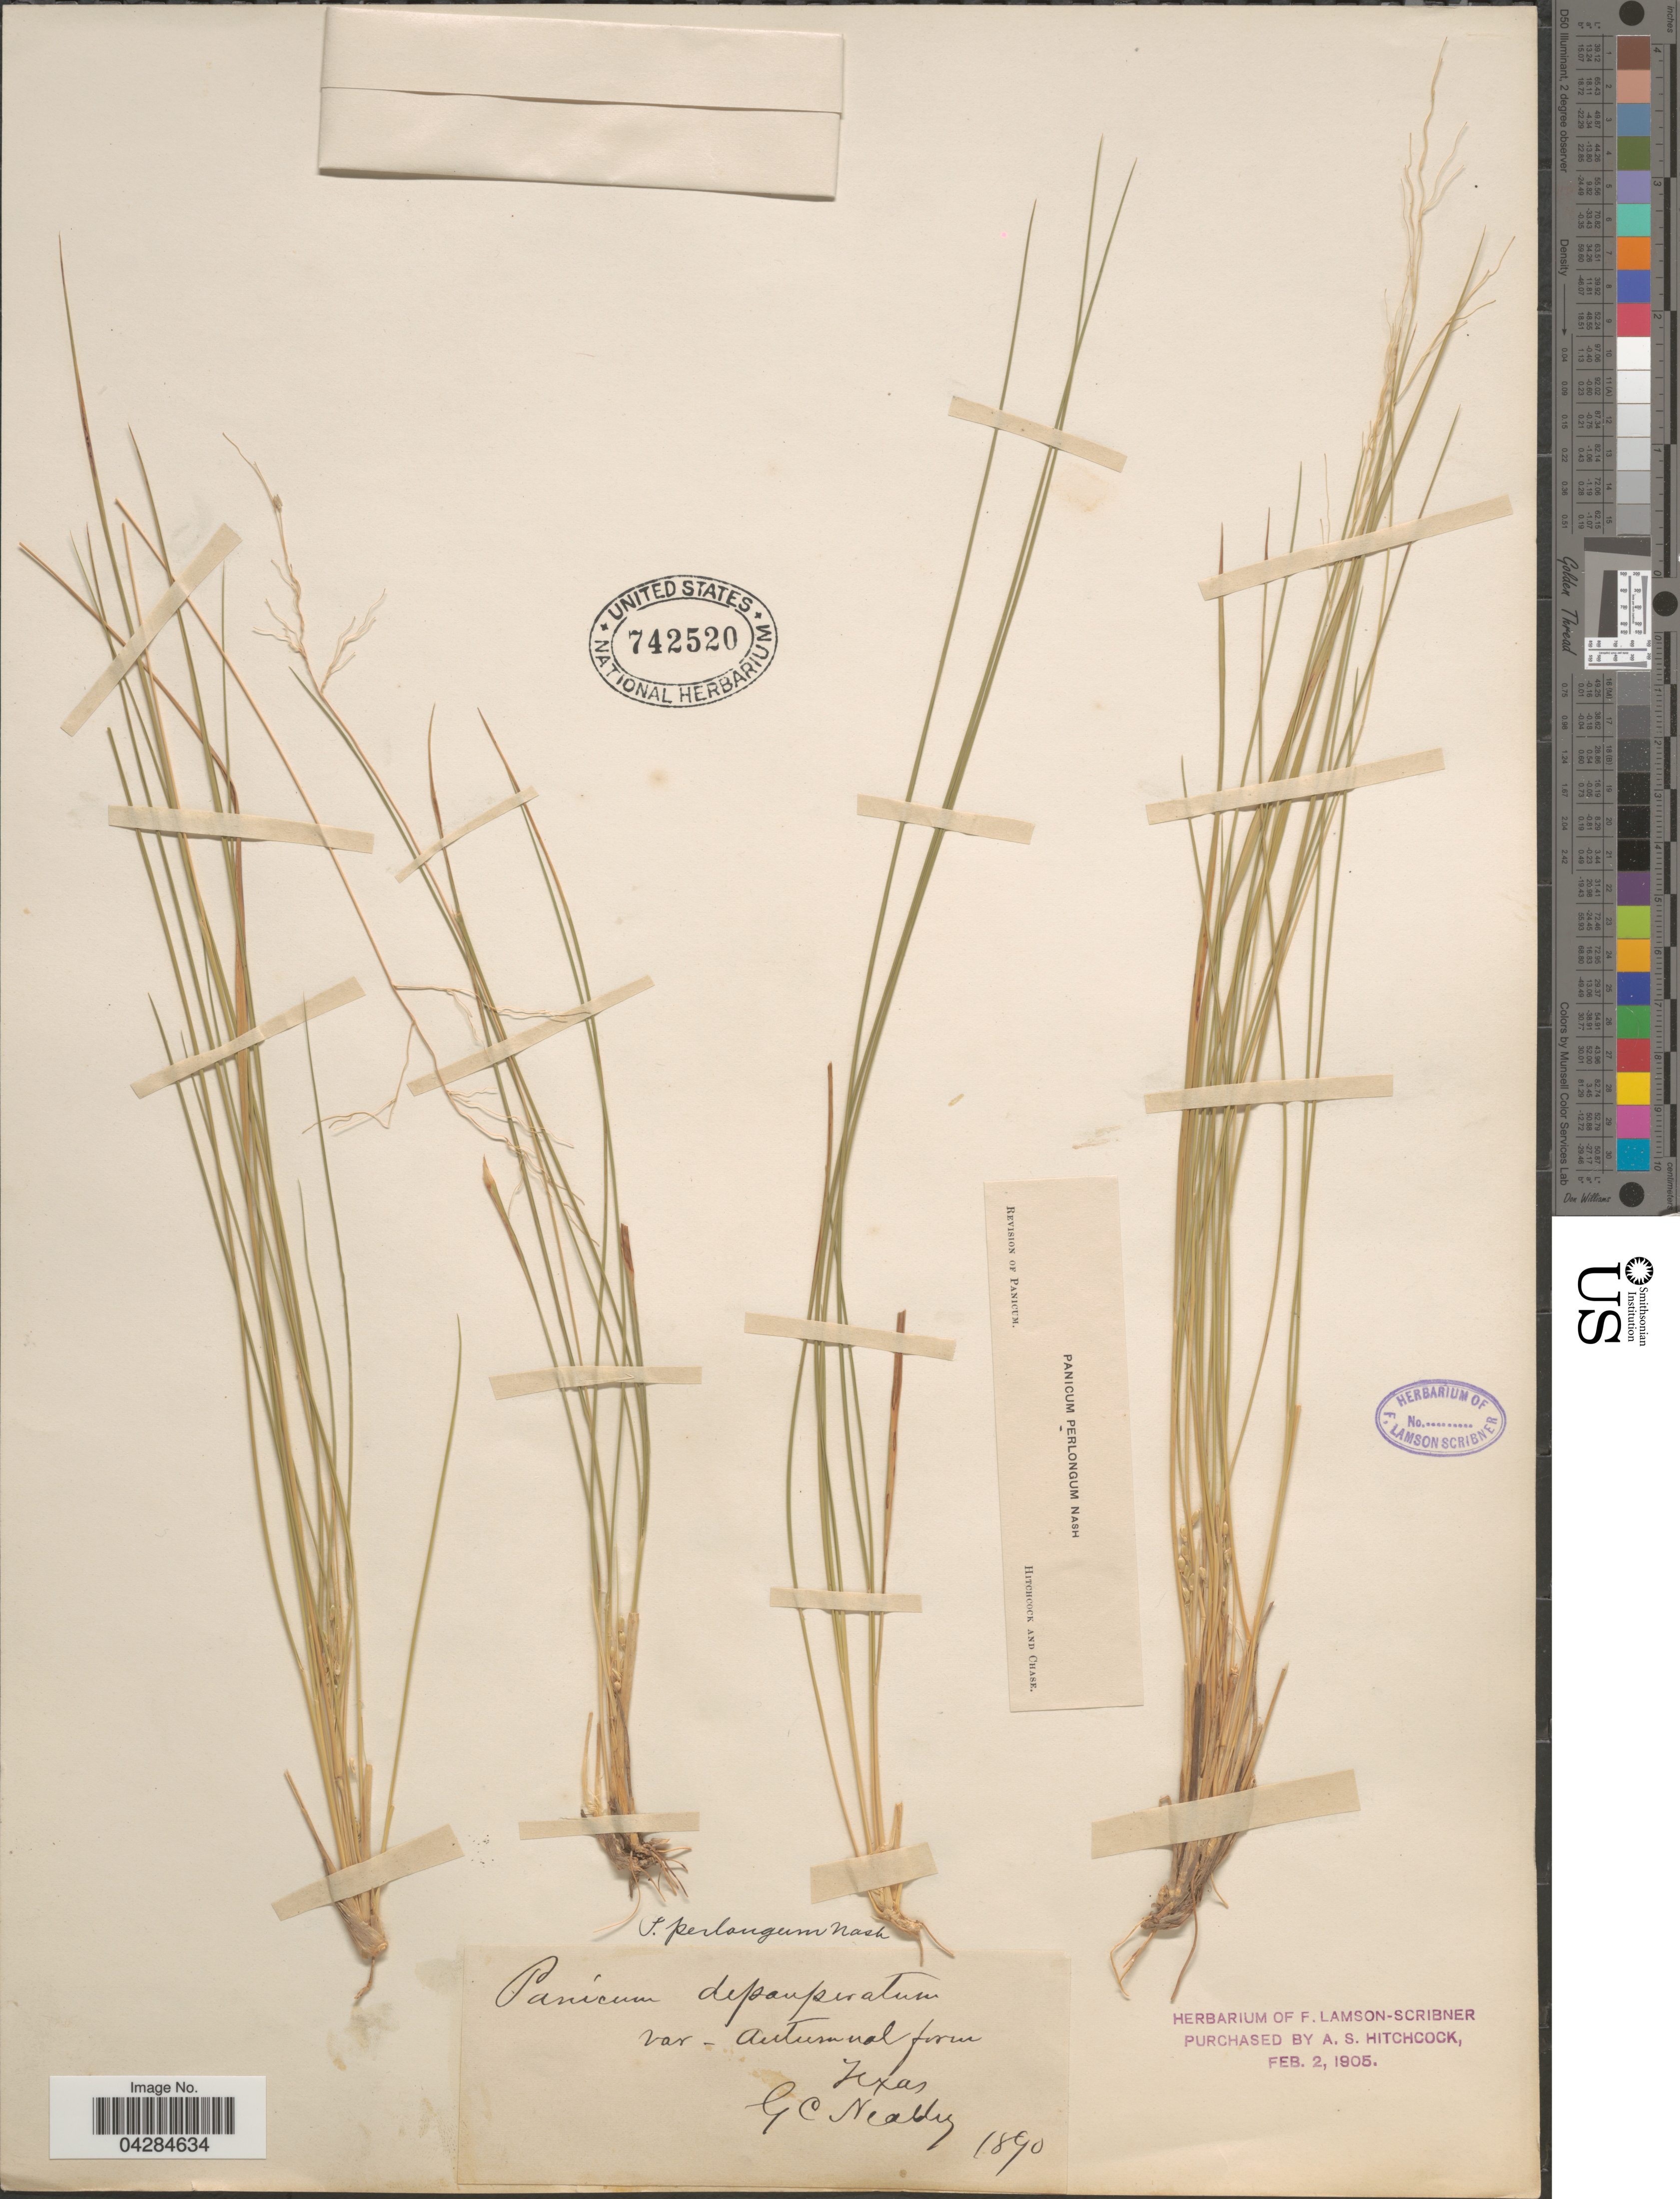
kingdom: Plantae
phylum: Tracheophyta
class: Liliopsida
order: Poales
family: Poaceae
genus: Dichanthelium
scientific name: Dichanthelium perlongum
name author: (Nash) Freckmann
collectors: G. Neally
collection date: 1890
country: United States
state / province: Texas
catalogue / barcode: US 742520